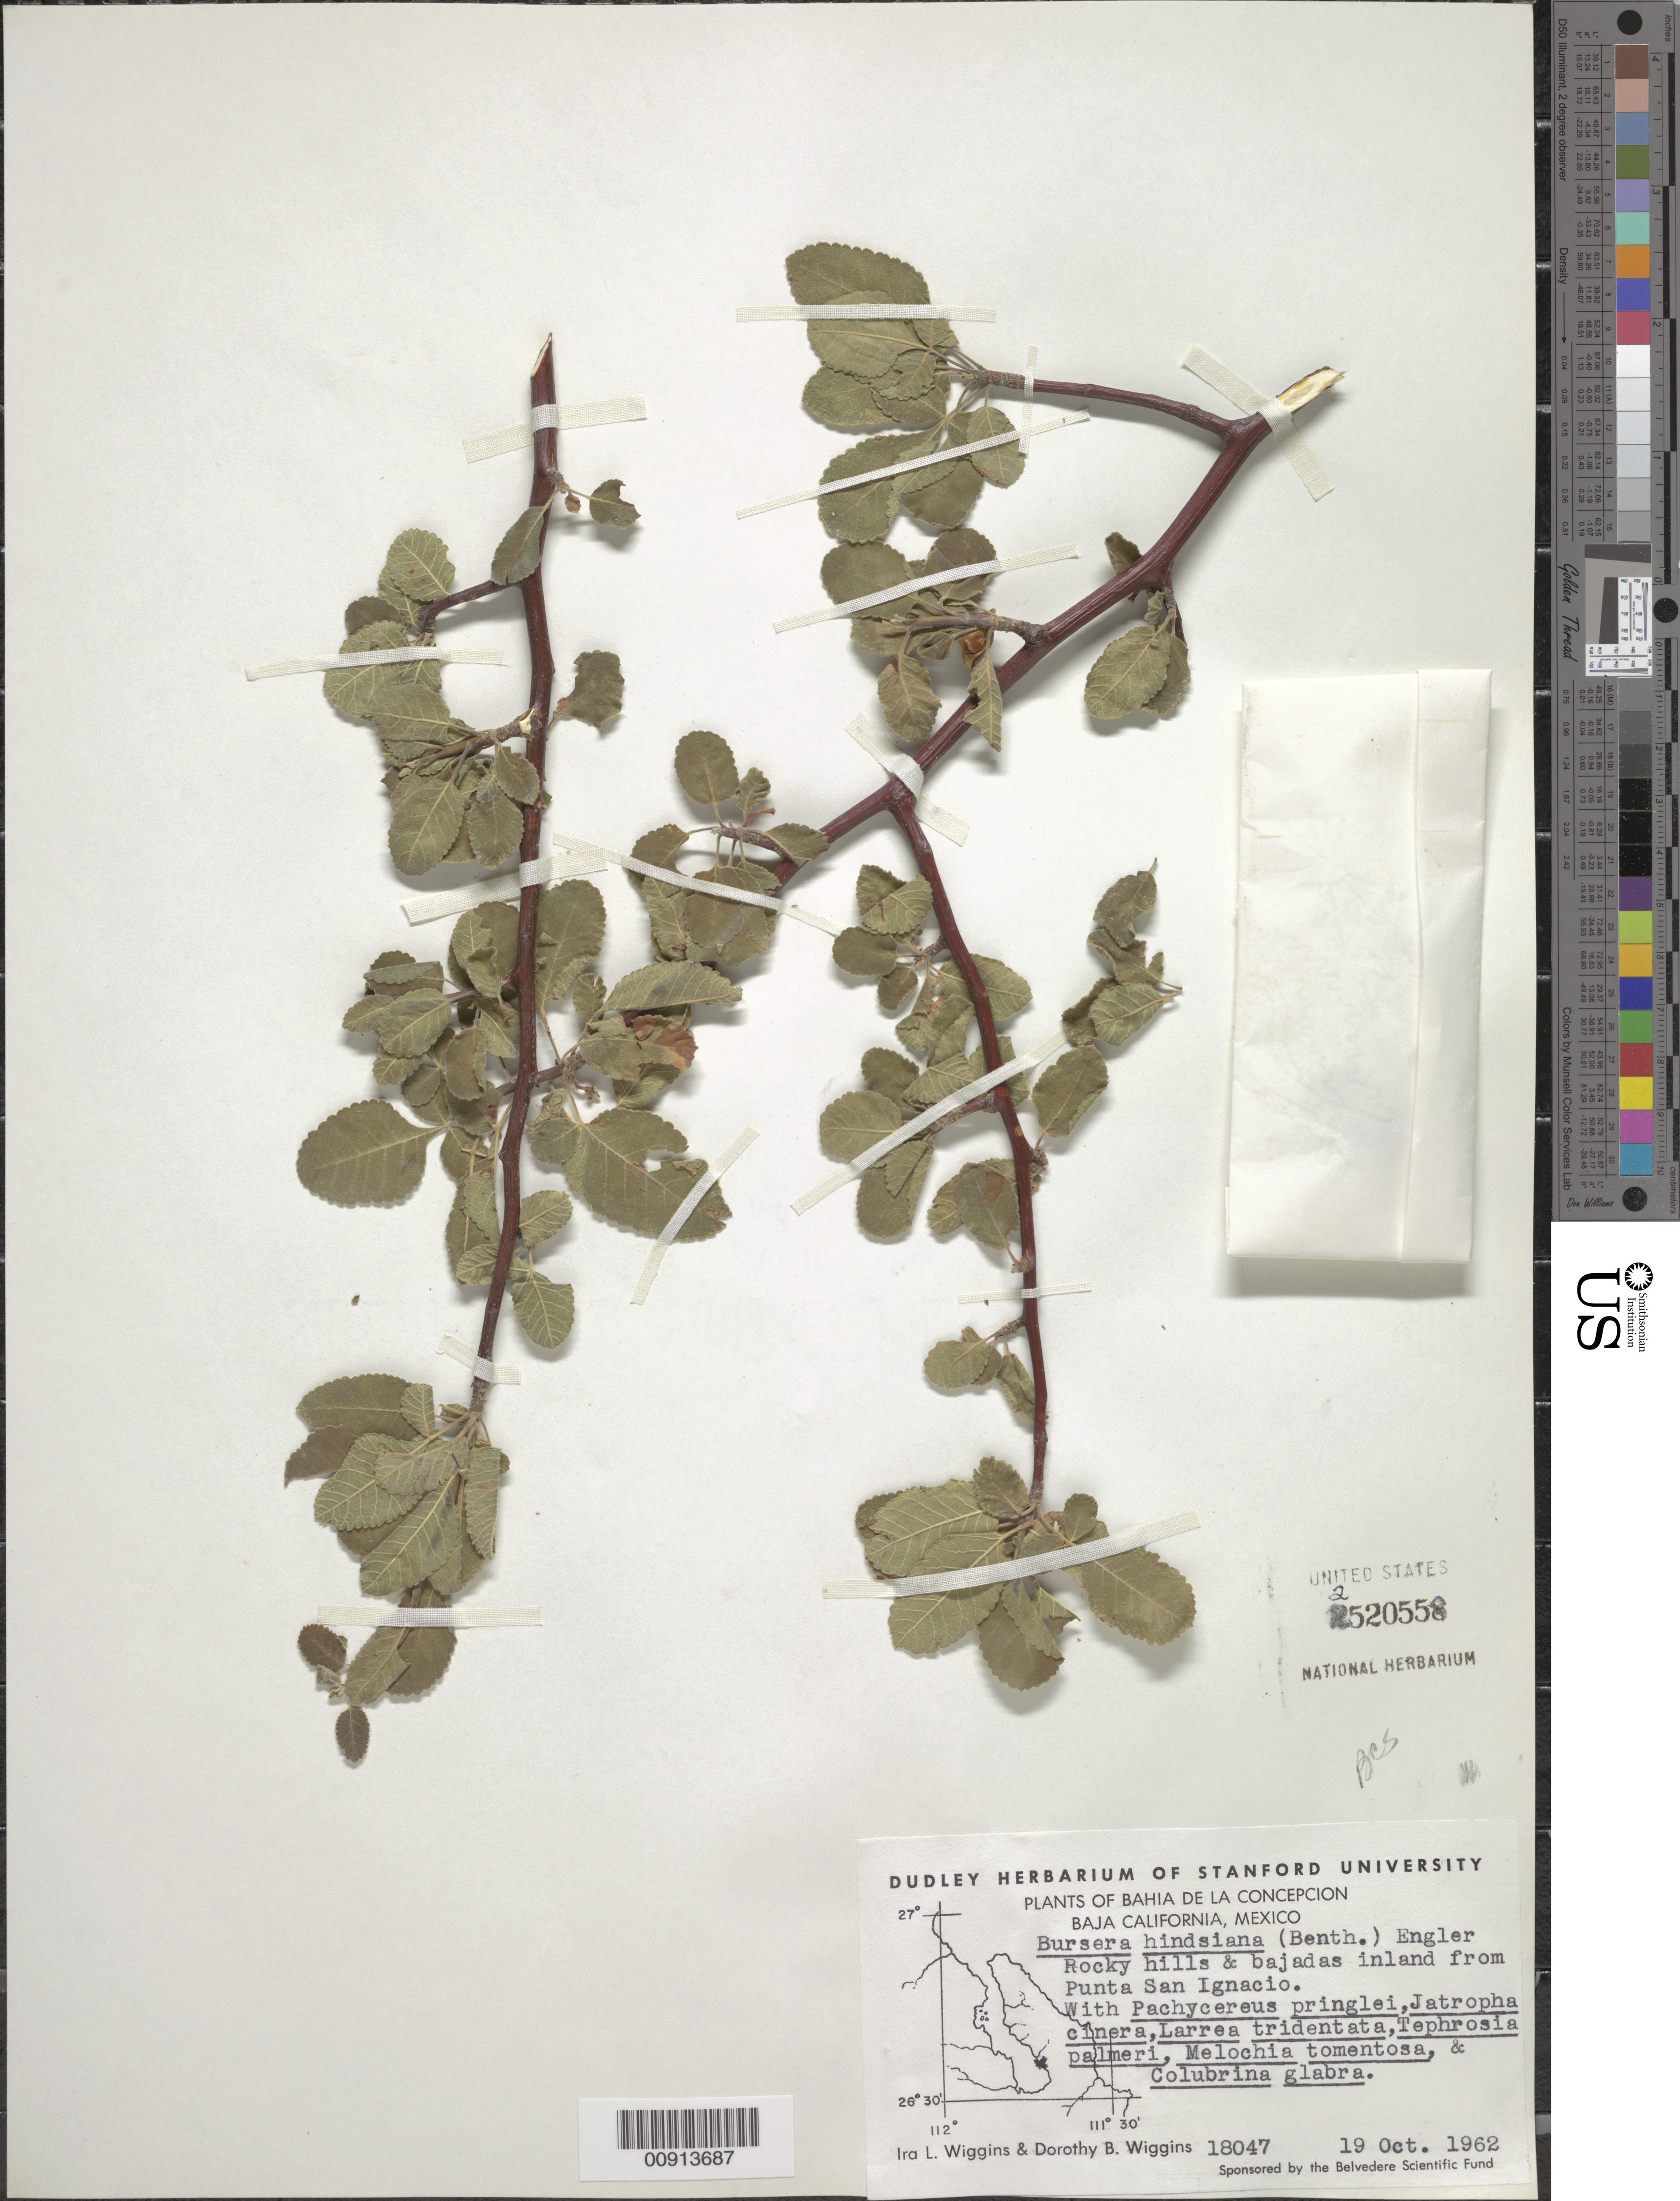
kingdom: Plantae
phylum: Tracheophyta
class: Magnoliopsida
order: Sapindales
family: Burseraceae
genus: Bursera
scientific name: Bursera hindsiana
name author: (Benth.) Engl.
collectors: I. L. Wiggins & D. B. Wiggins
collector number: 18047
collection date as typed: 19 Oct 1962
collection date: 1962-10-19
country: Mexico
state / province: Baja California Sur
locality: Inland from Punta San Ignacio. Bahía de la Concepción.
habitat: Rocky hills & bajadas; with Pachycereus pringlei, Jatropha cinera, Larrea tridentata, Tephrosia palmeri, Melochia tomentosa &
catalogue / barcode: US 2520558